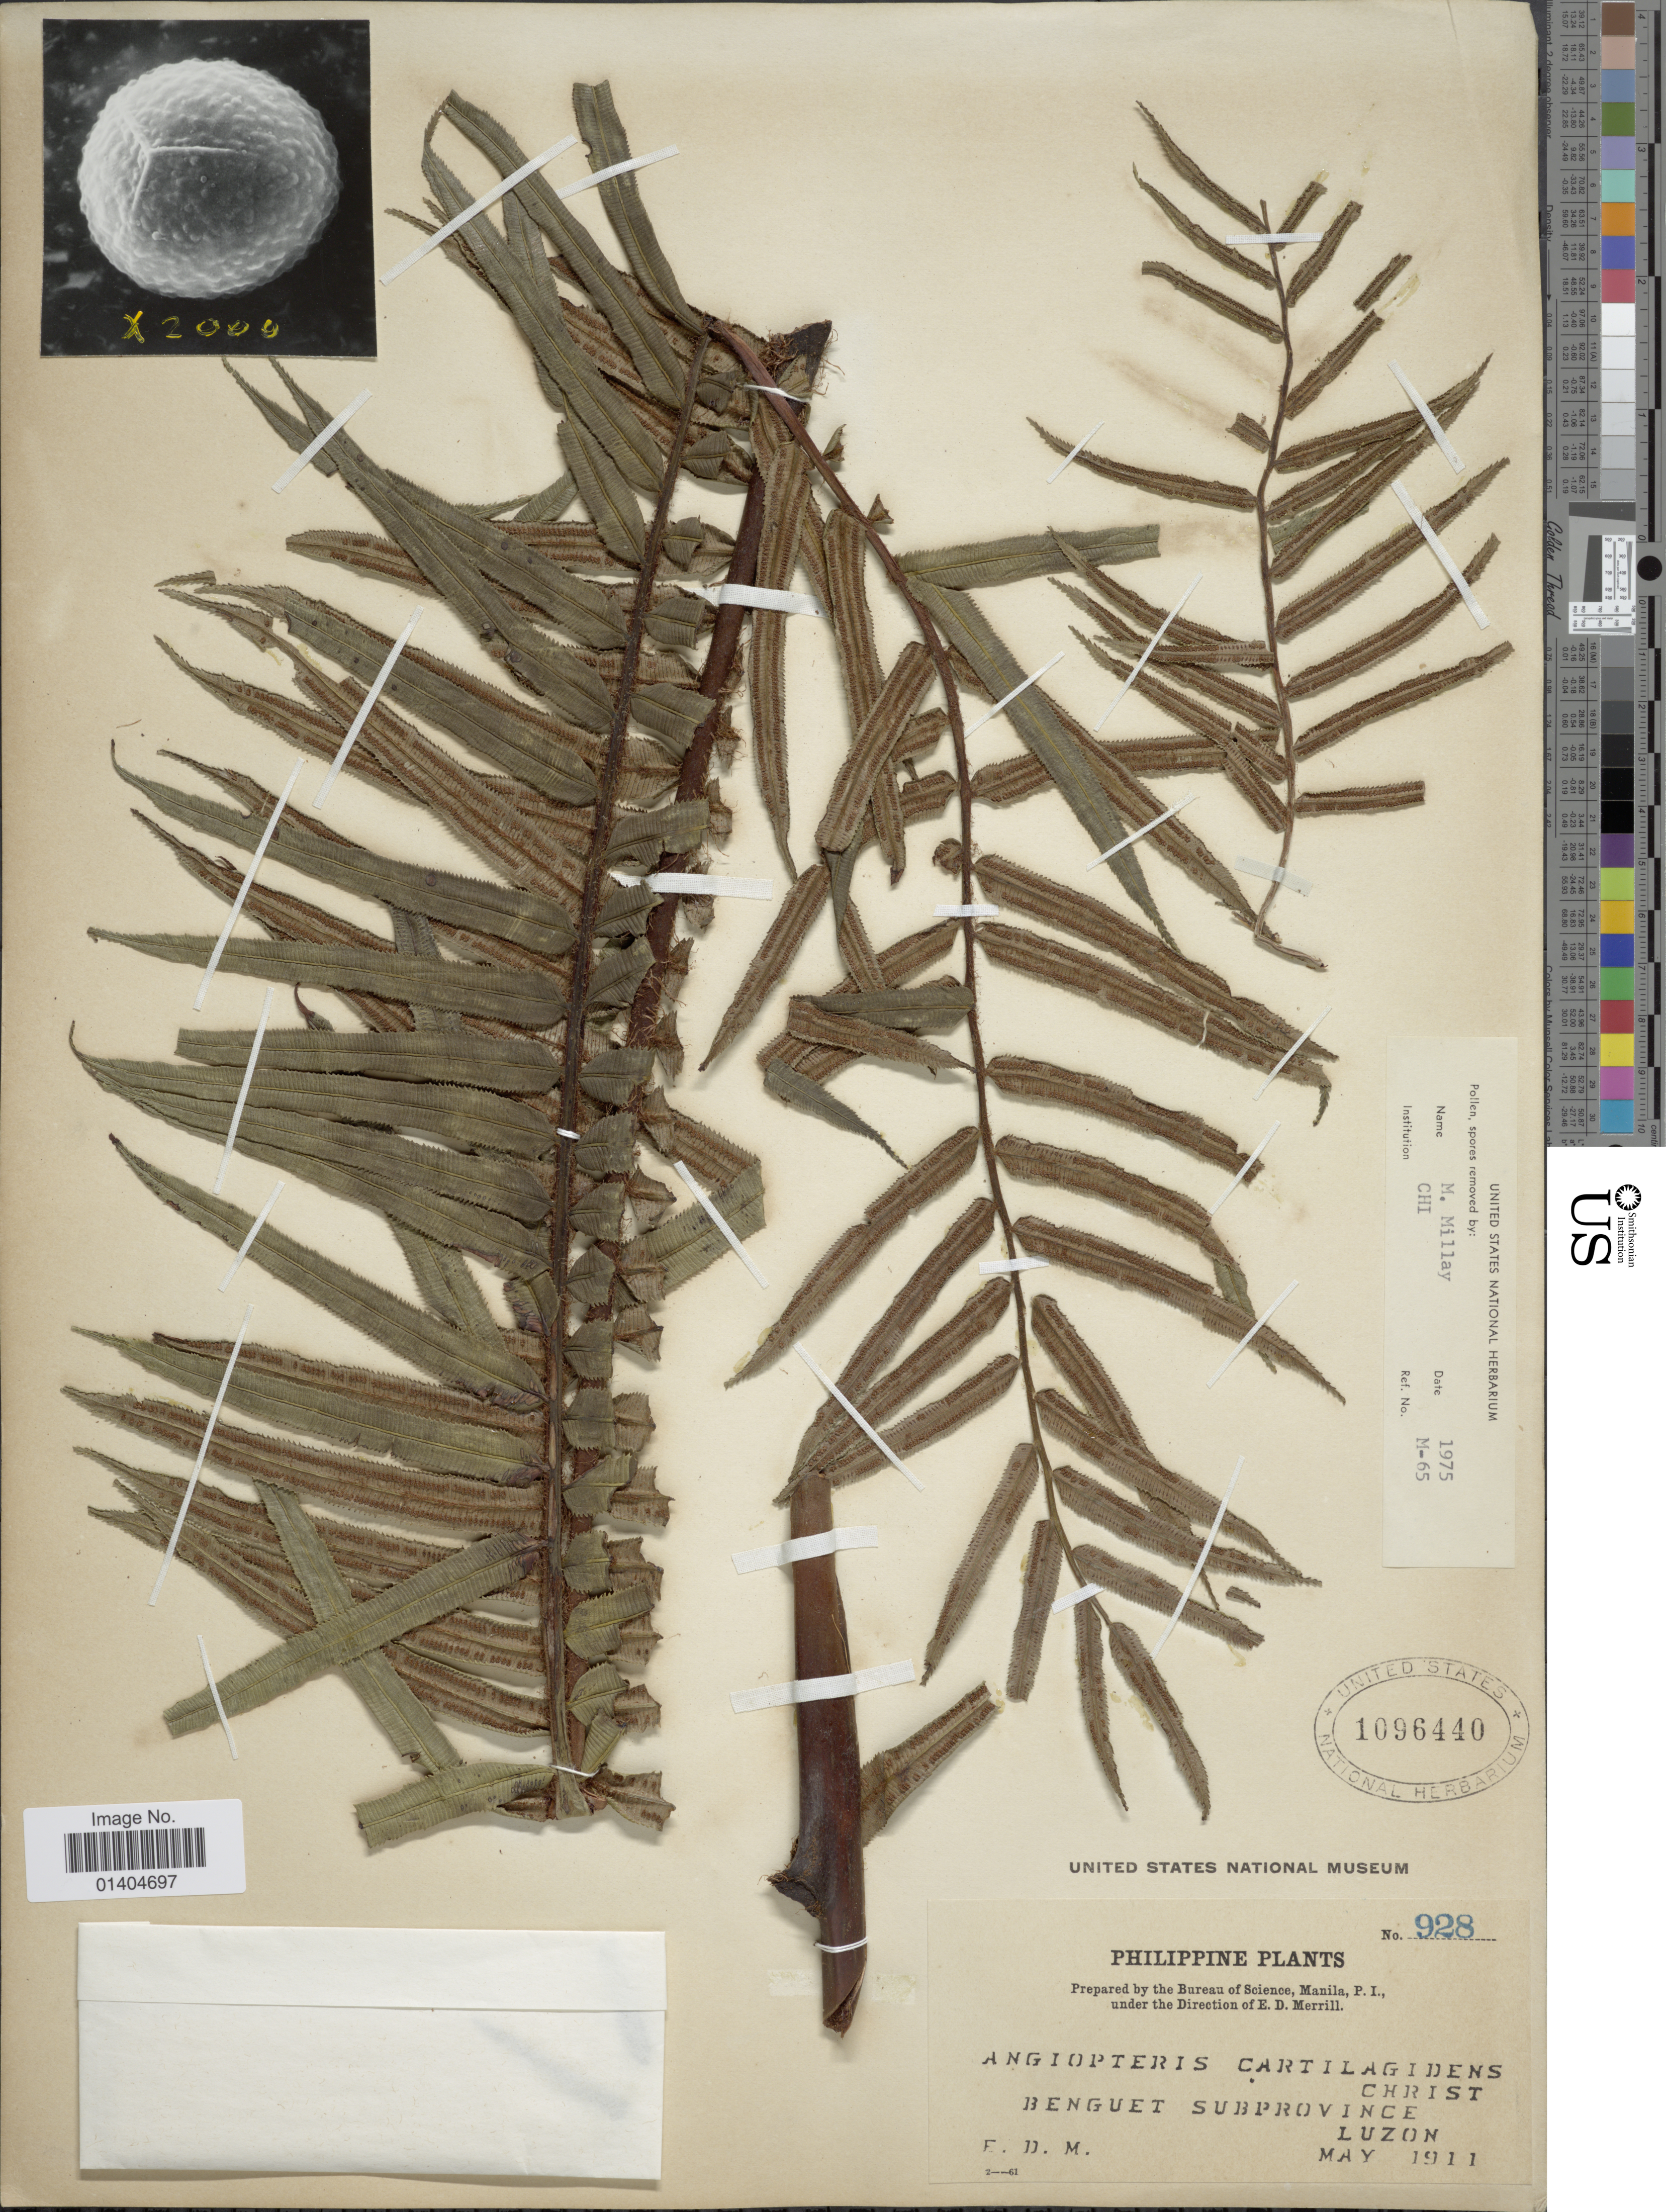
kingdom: Plantae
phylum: Tracheophyta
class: Polypodiopsida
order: Marattiales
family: Marattiaceae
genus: Angiopteris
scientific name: Angiopteris cartilagidens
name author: Christ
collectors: E. D. Merrill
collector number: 928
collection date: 1911-05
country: Philippines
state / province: Central Luzon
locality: Benguet Subprovince, Luzon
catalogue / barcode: US 1096440